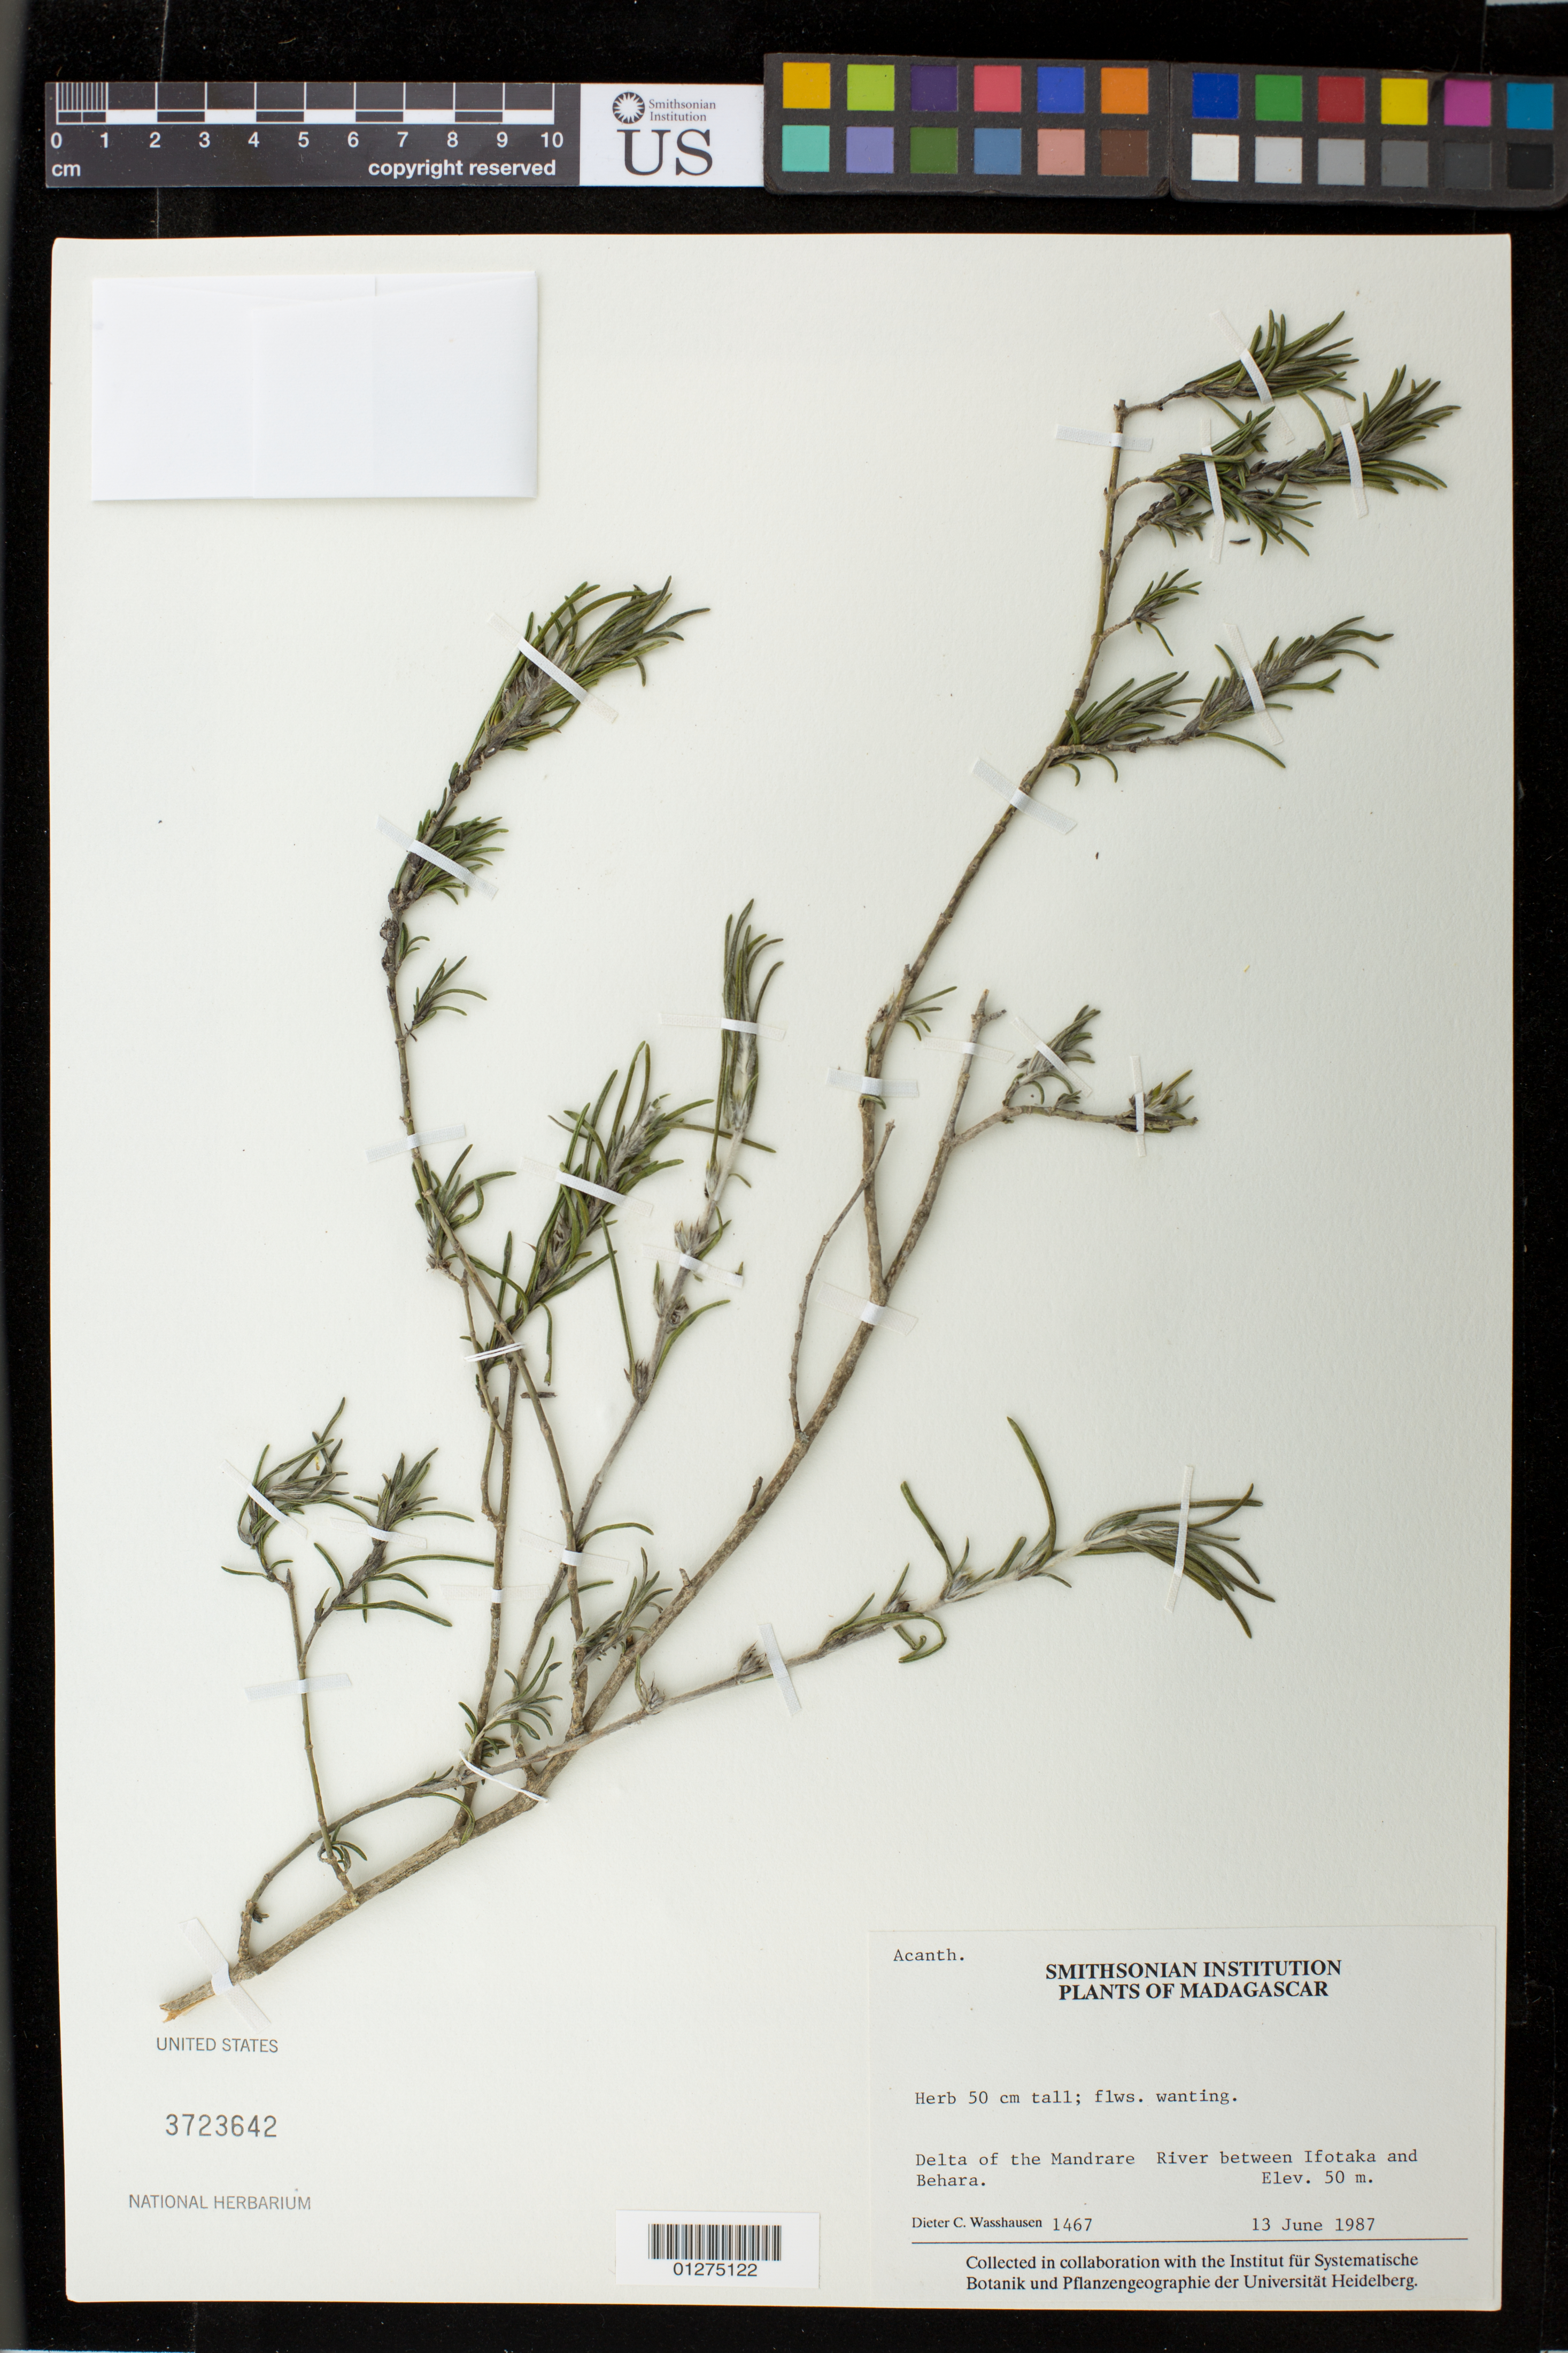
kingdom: Plantae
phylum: Tracheophyta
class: Magnoliopsida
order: Lamiales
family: Acanthaceae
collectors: D. C. Wasshausen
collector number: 1467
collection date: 1987-06-13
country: Madagascar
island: Madagascar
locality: Delta of the Mandrare River between Ifotaka and Behara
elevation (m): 50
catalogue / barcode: US 3723642